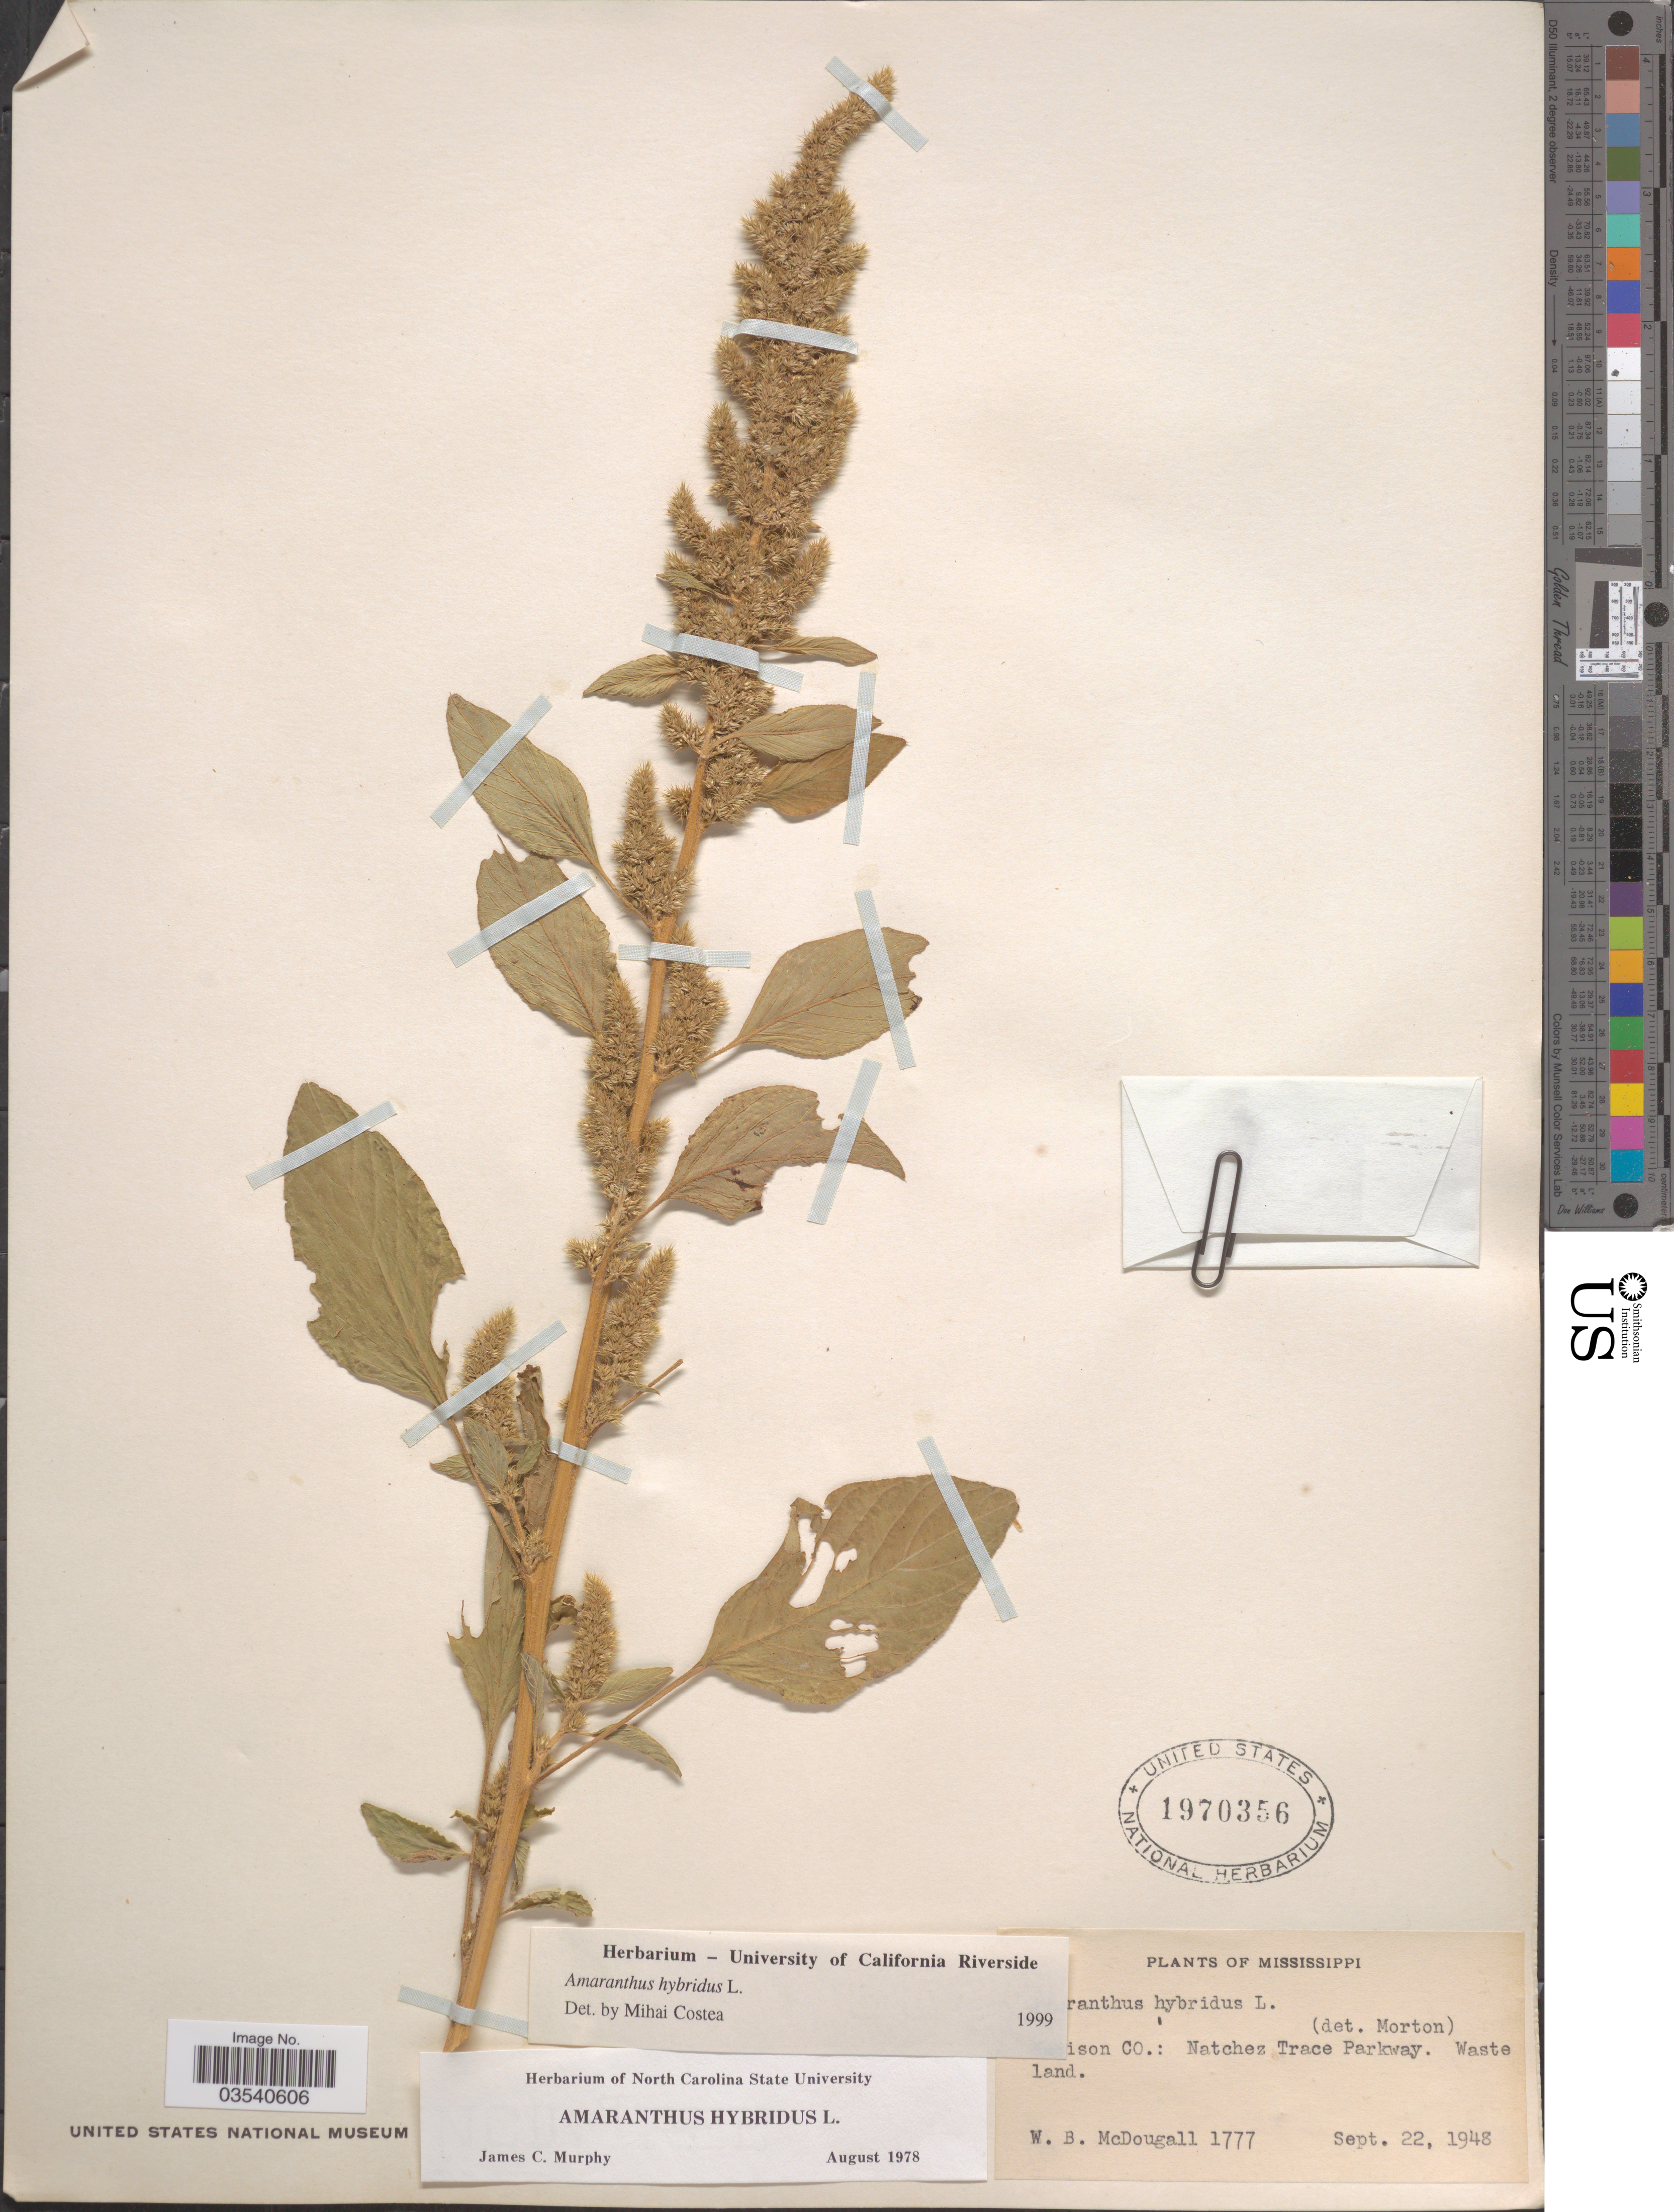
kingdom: Plantae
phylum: Tracheophyta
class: Magnoliopsida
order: Caryophyllales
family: Amaranthaceae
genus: Amaranthus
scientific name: Amaranthus hybridus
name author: L.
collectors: W. B. McDougall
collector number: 1777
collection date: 1948-09-22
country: United States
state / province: Mississippi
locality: [illegible text]ison Co.: Natchez Trace Parkway.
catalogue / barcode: US 1970356